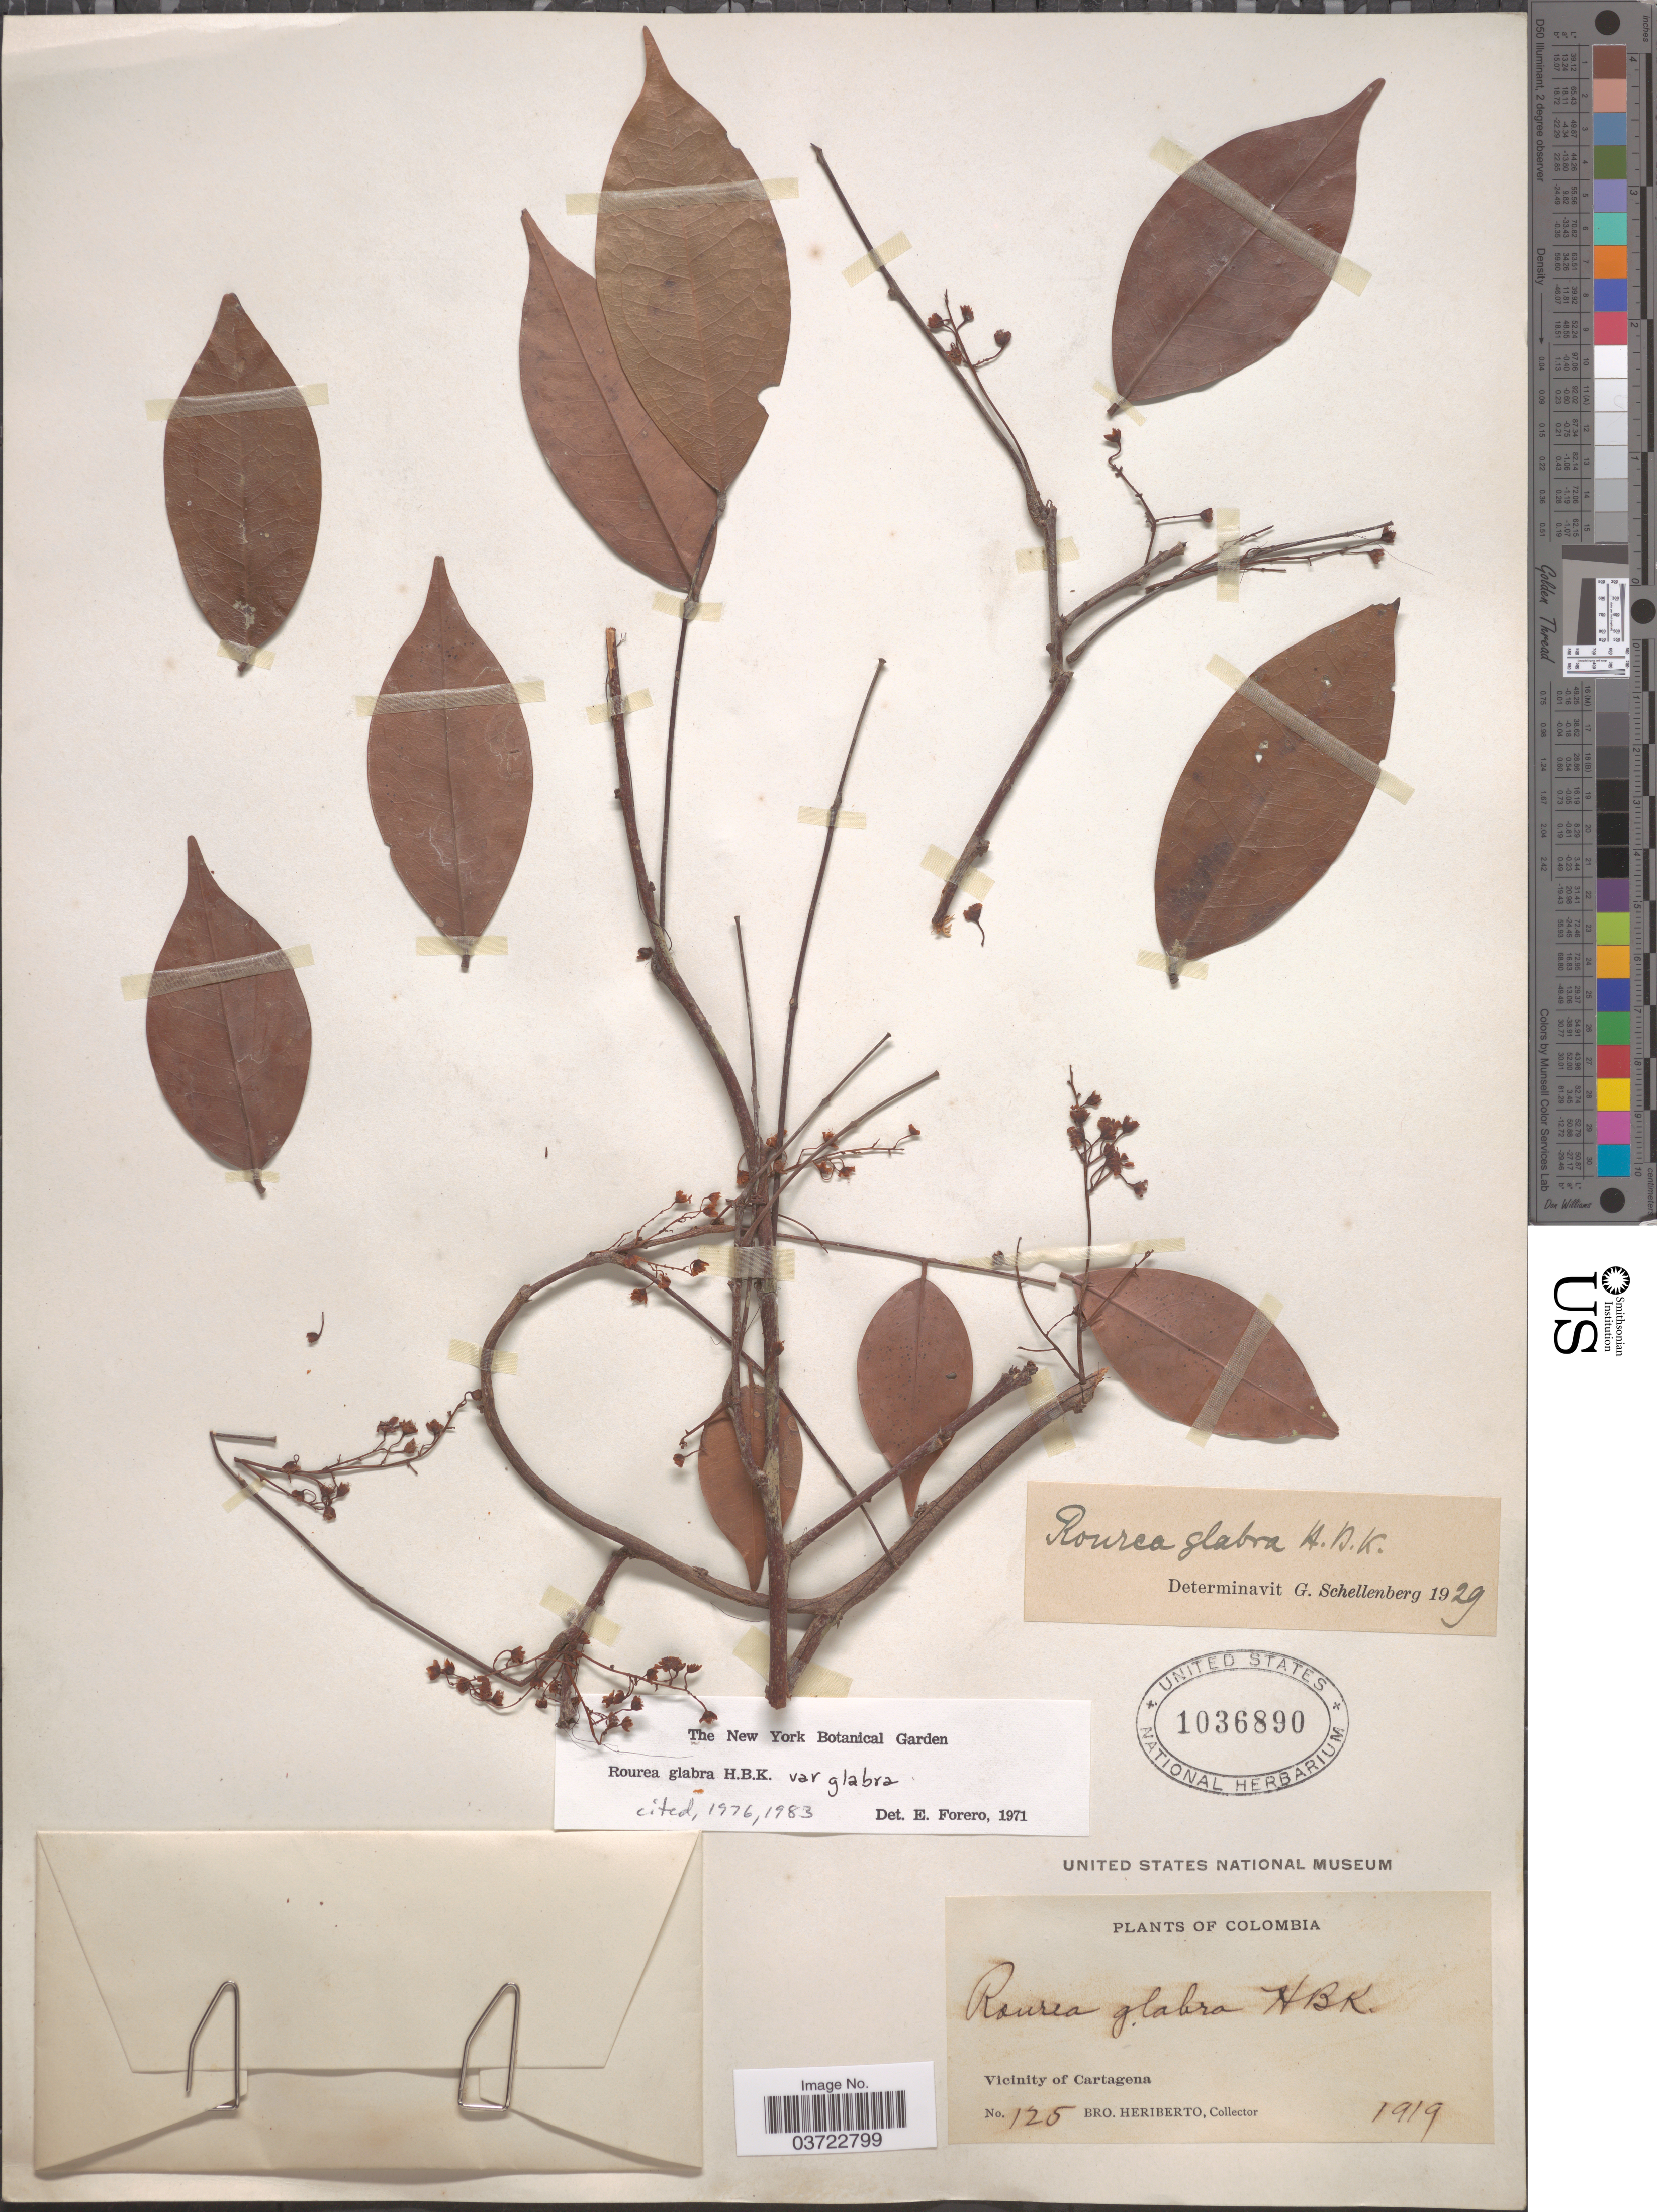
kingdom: Plantae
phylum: Tracheophyta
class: Magnoliopsida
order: Oxalidales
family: Connaraceae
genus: Rourea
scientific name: Rourea glabra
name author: Kunth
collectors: B. Heriberto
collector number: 125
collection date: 1919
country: Colombia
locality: Vicinity of Cartagena.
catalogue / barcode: US 1036890